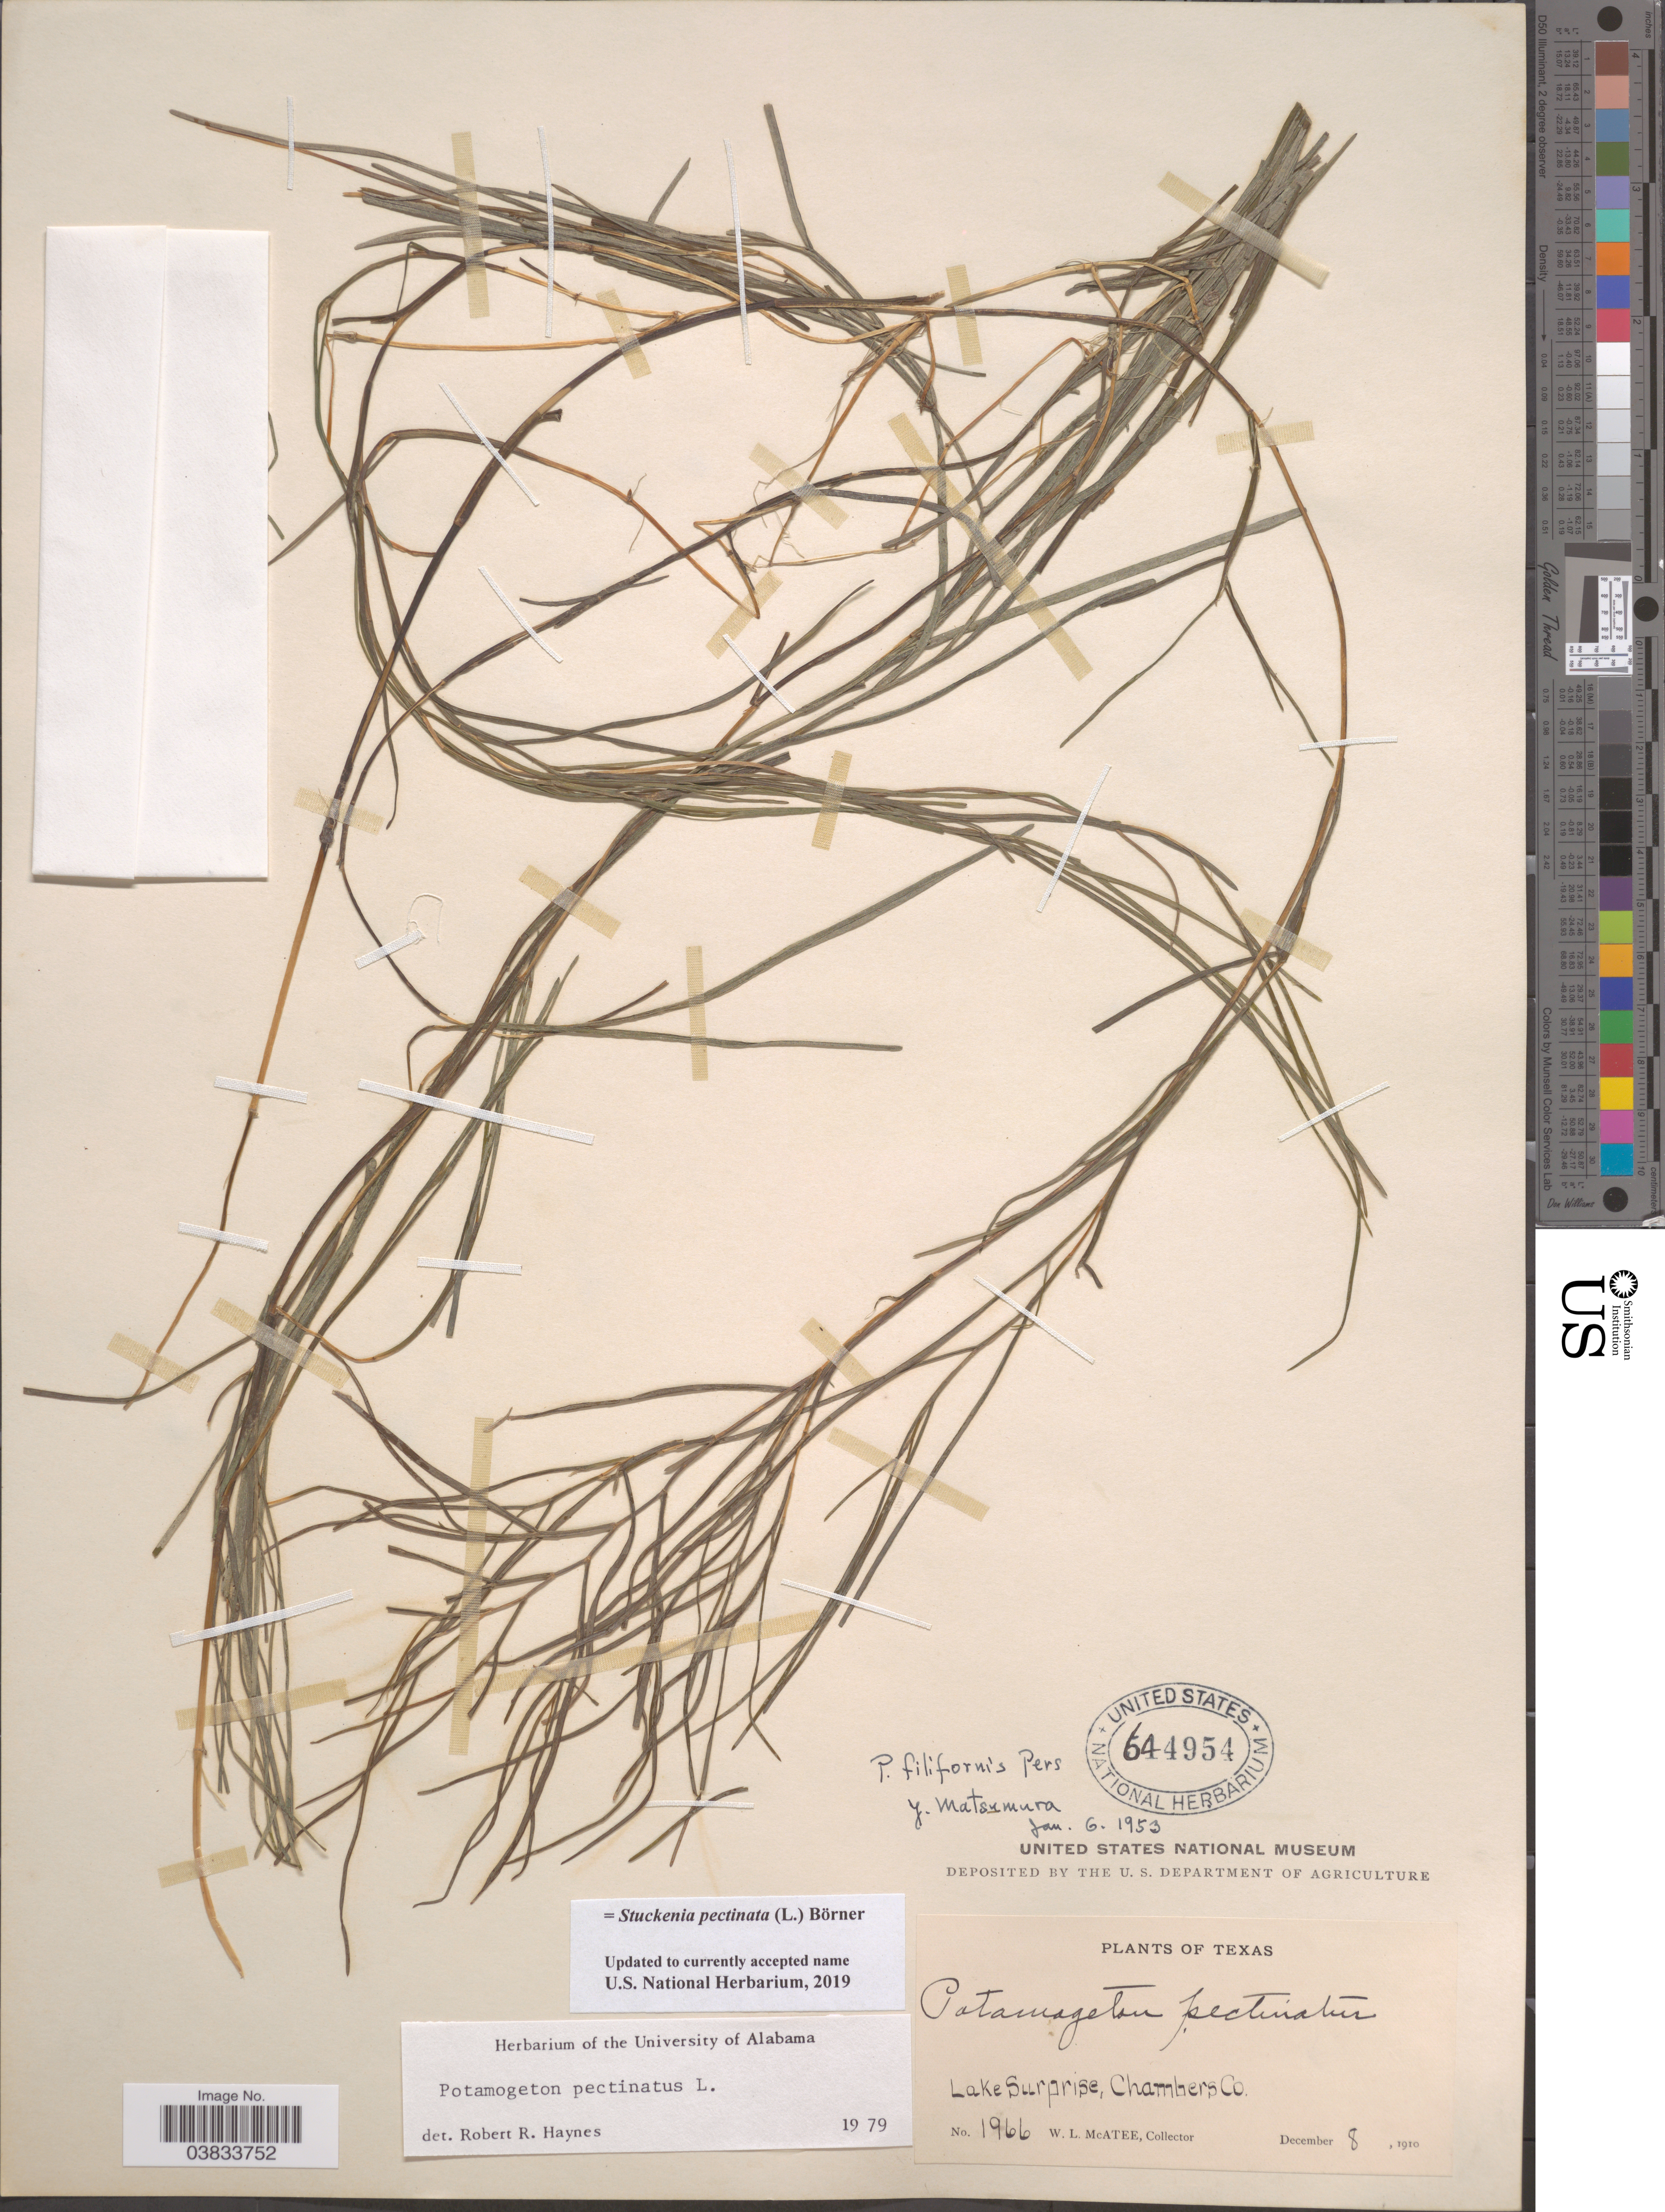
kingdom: Plantae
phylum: Tracheophyta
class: Liliopsida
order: Alismatales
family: Potamogetonaceae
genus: Stuckenia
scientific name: Stuckenia pectinata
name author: (L.) Börner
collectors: W. McAtee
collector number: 1966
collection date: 1910-12-08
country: United States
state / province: Texas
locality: Lake Surprise, Chambers Co.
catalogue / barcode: US 644954